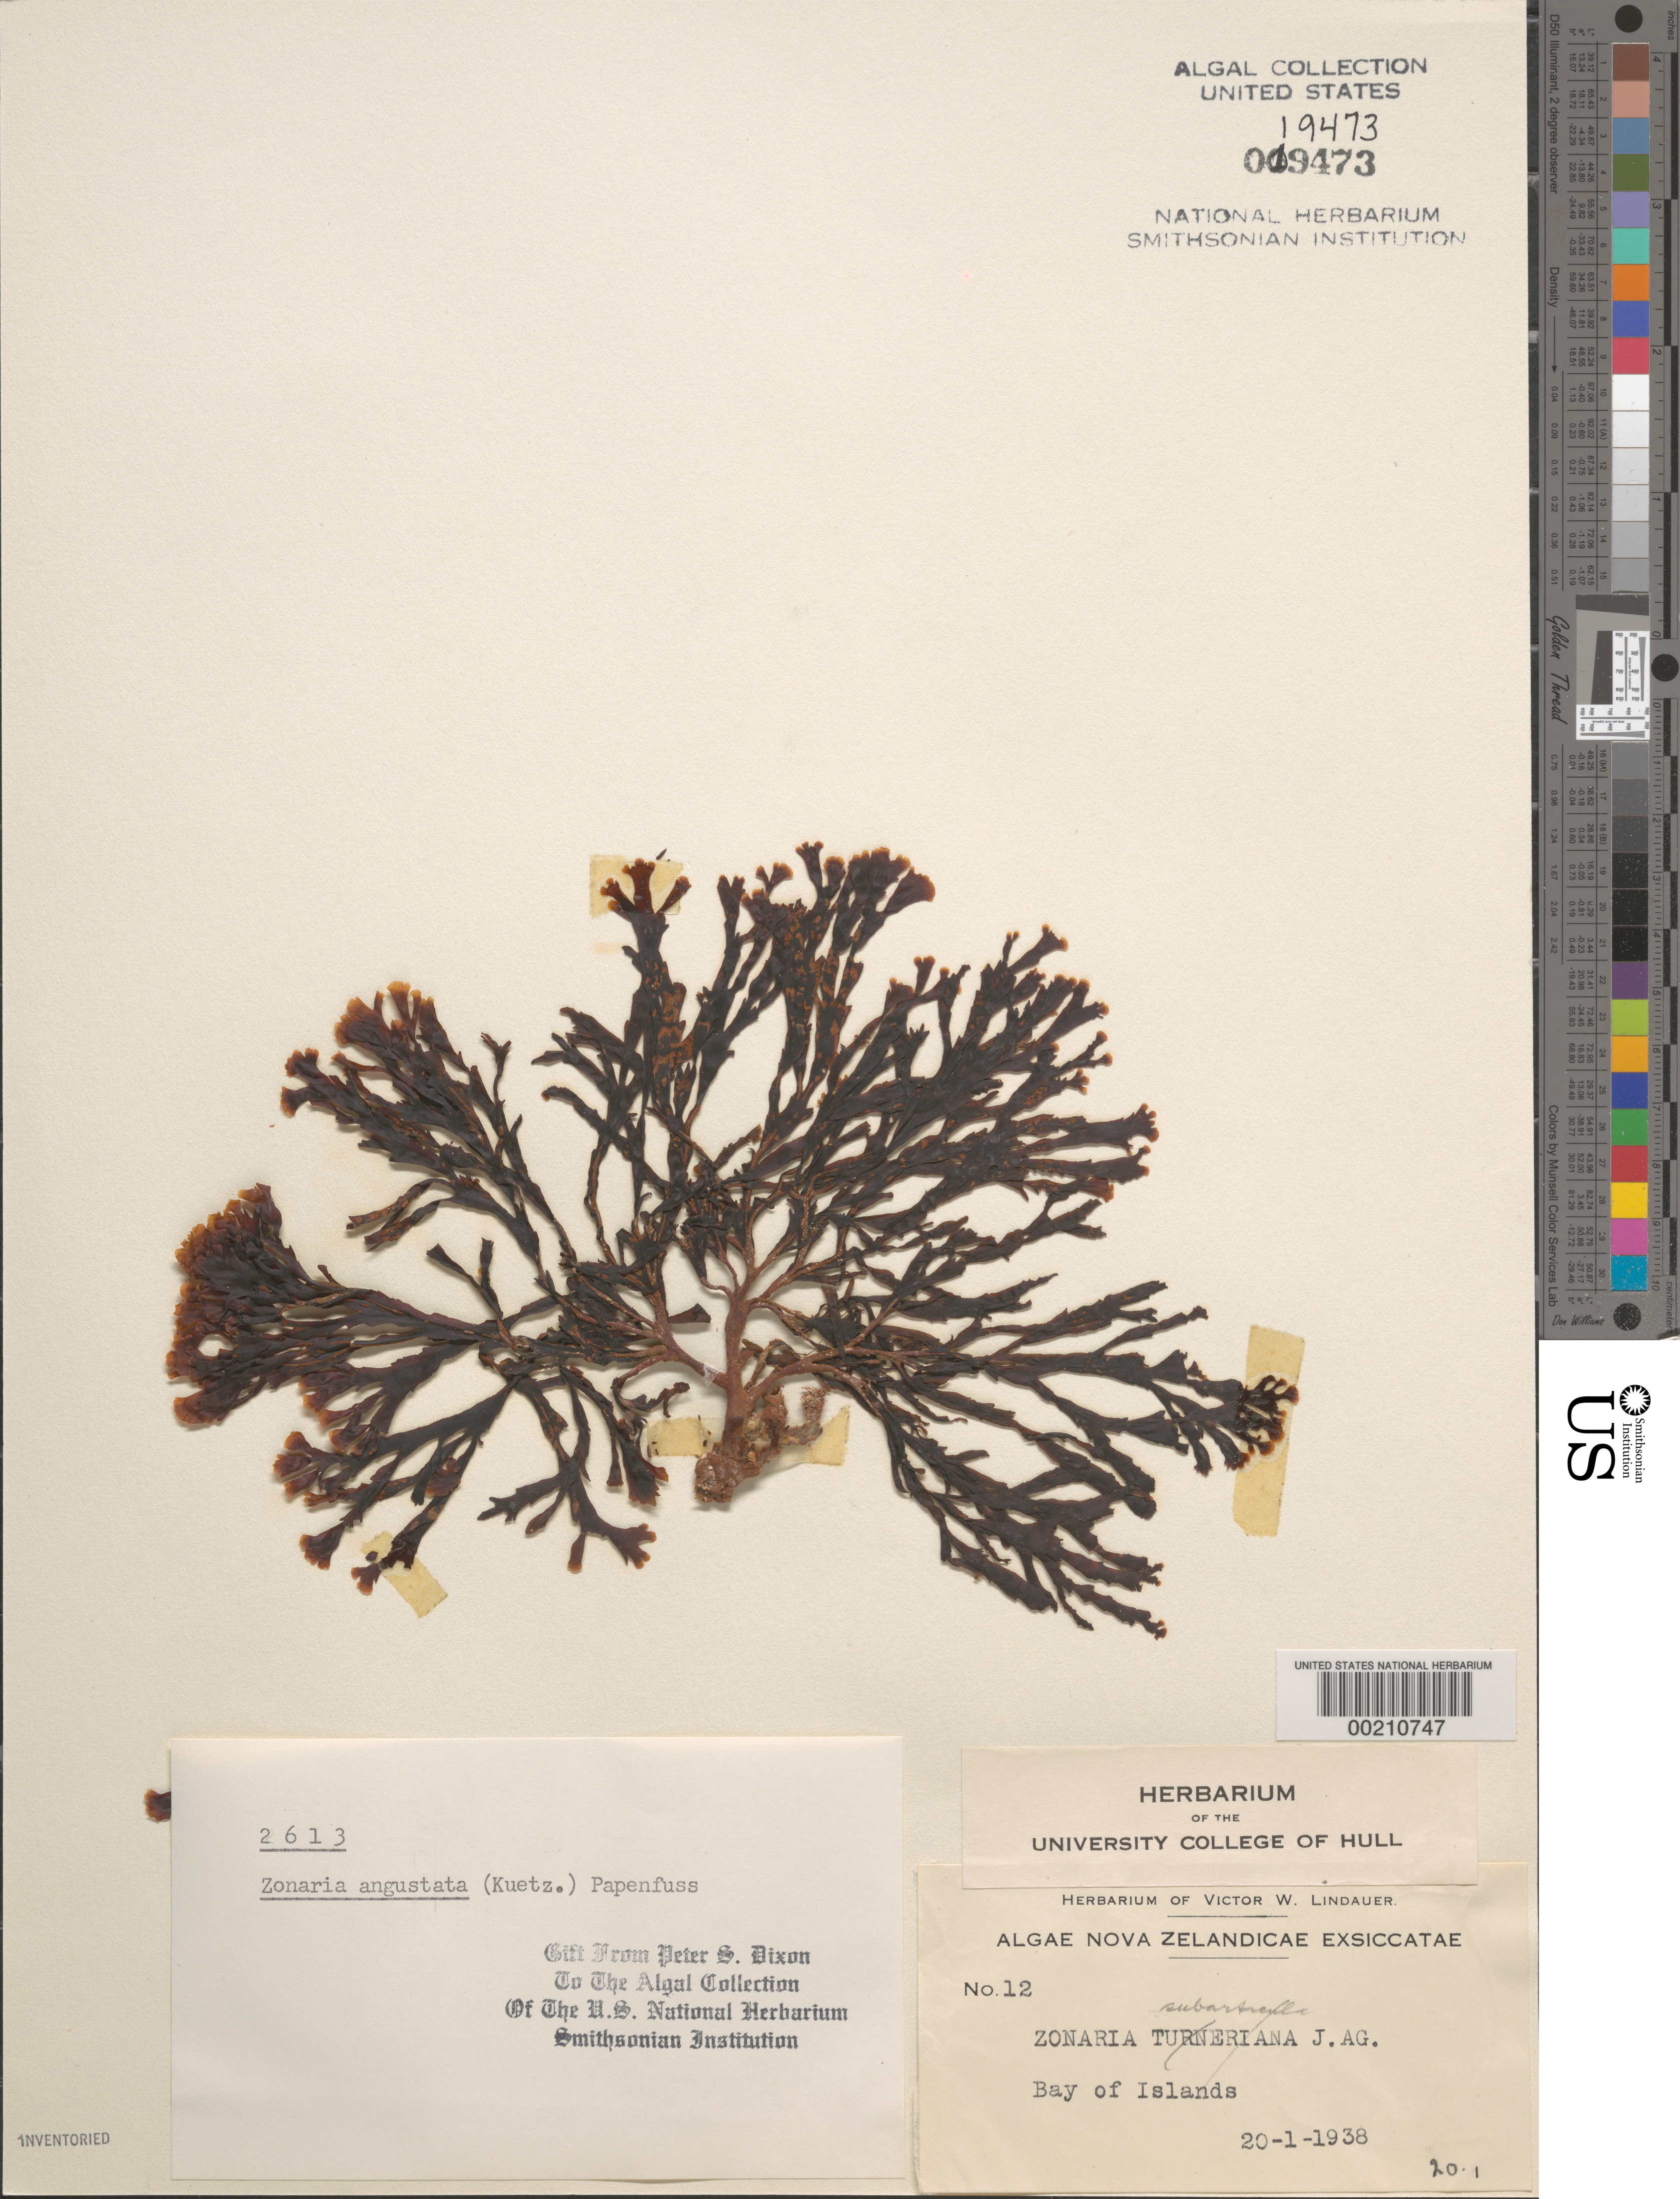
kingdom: Chromista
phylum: Ochrophyta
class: Phaeophyceae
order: Dictyotales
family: Dictyotaceae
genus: Zonaria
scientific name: Zonaria angustata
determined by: Dixon, P. S.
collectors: V. Lindauer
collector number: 12 & PSD 2613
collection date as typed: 20 Jan 1938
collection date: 1938-01-20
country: New Zealand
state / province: Northland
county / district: Far North District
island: North Island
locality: Bay of Islands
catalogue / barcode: US 19473